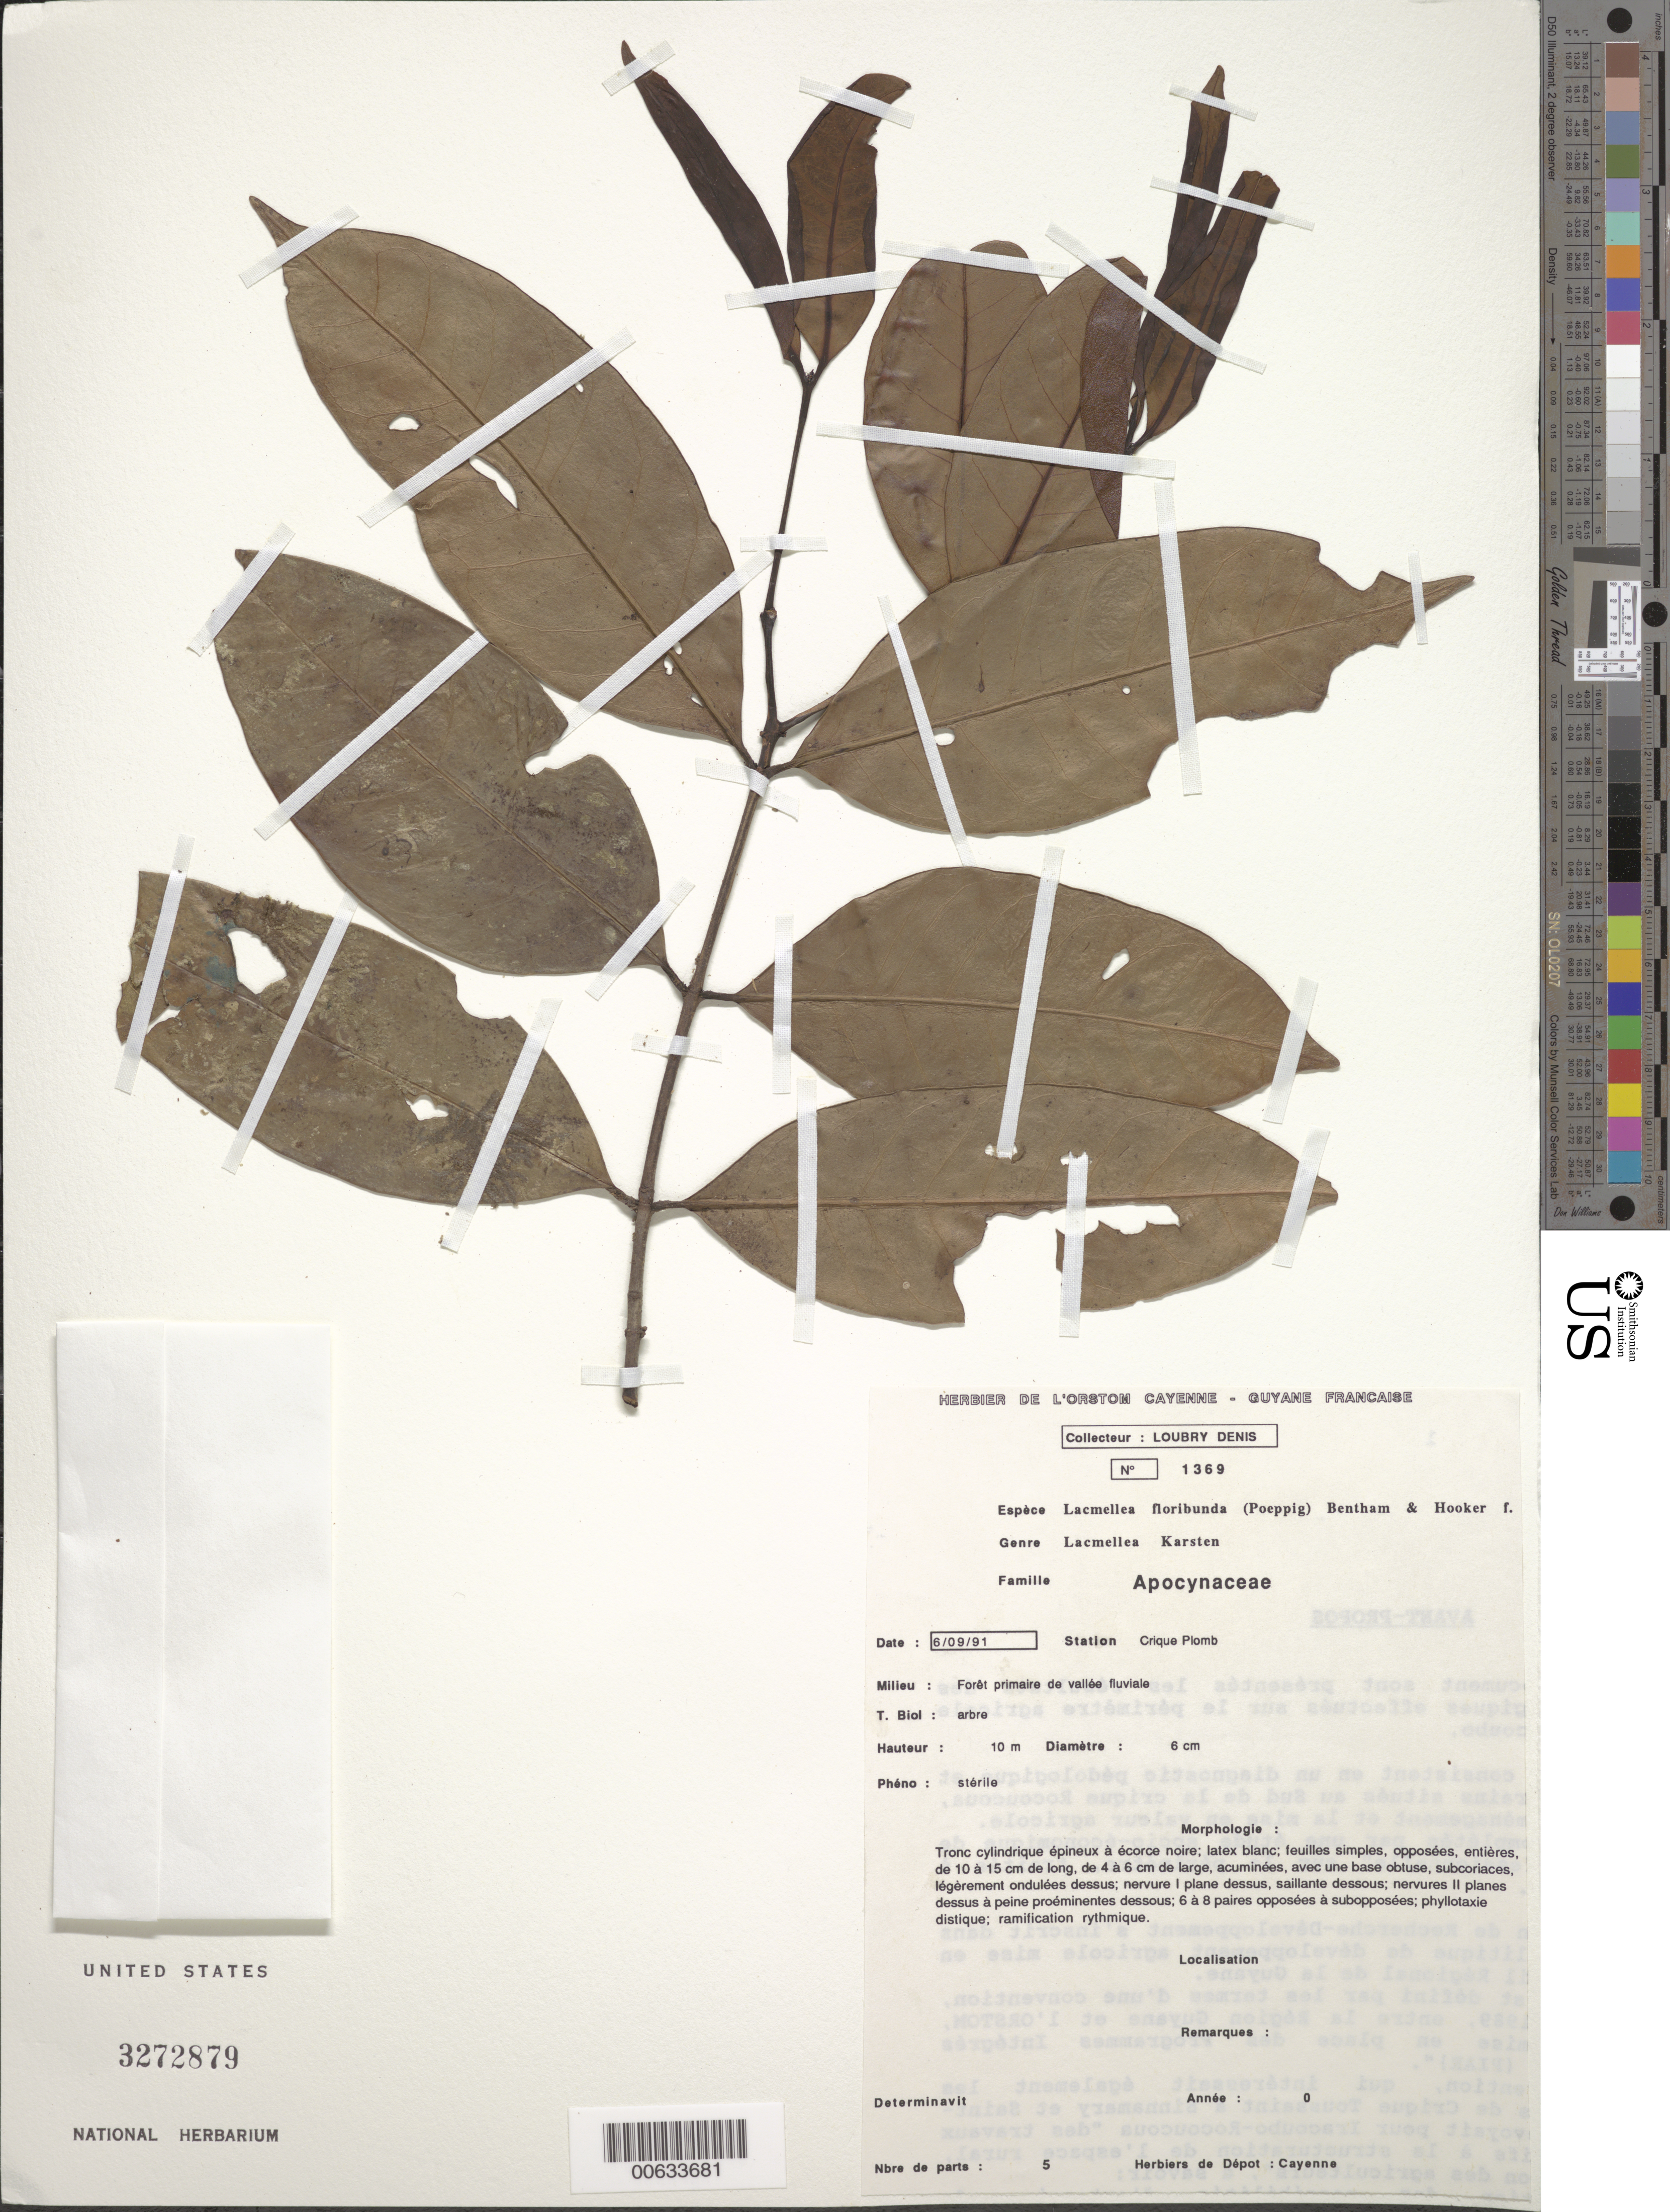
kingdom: Plantae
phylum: Tracheophyta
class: Magnoliopsida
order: Gentianales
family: Apocynaceae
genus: Lacmellea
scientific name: Lacmellea floribunda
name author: (Poepp.) Benth. & Hook. f.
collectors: D. Loubry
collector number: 1369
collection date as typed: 6-Sep-91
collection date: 1991-09-06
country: French Guiana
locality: Crique Plomb, Bassin du Sinnamary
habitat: Forêt primaire de vallée fluviale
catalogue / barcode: US 3272879